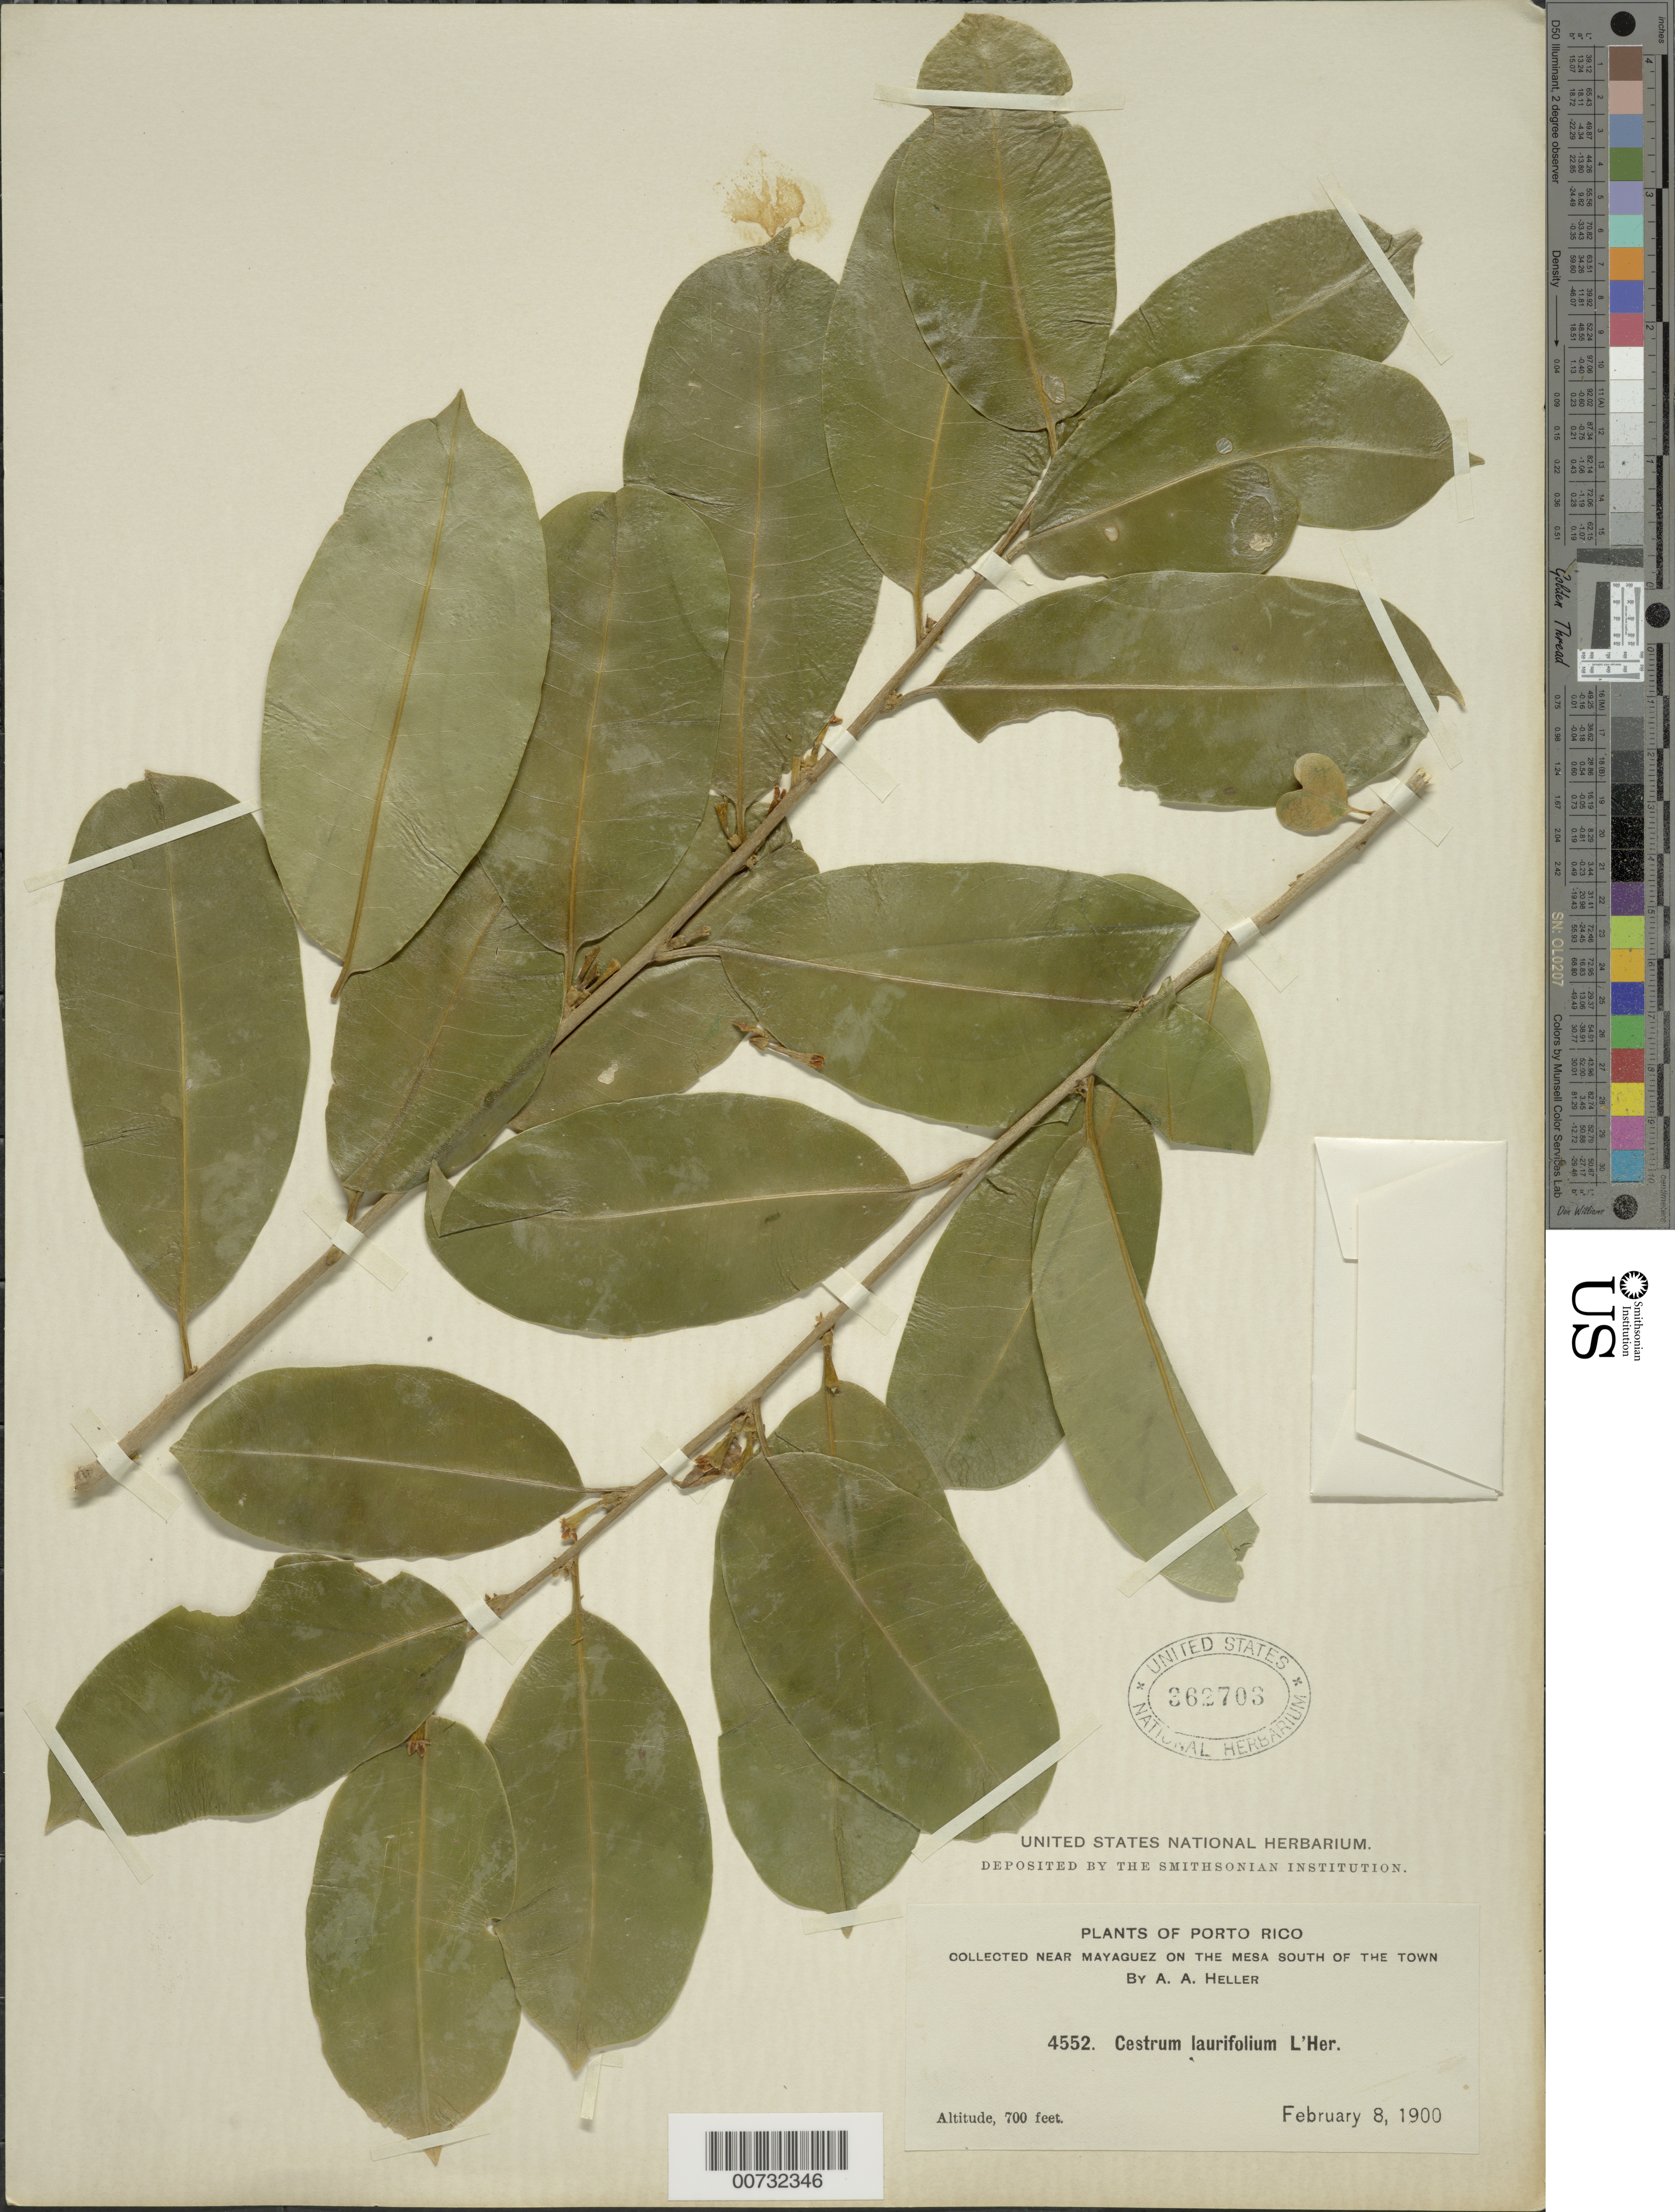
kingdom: Plantae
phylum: Tracheophyta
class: Magnoliopsida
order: Solanales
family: Solanaceae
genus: Cestrum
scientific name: Cestrum macrophyllum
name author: Vent.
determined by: Acevedo-Rodríguez, P., (BOT), Smithsonian Institution - National Museum of Natural History (UNITED STATES)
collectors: A. A. Heller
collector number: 4552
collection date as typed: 08 Feb 1900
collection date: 1900-02-08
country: Puerto Rico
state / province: Mayagüez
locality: Mayaguez, on the Mesa S of town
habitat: On the mesa S of town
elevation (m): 213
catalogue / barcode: US 362703